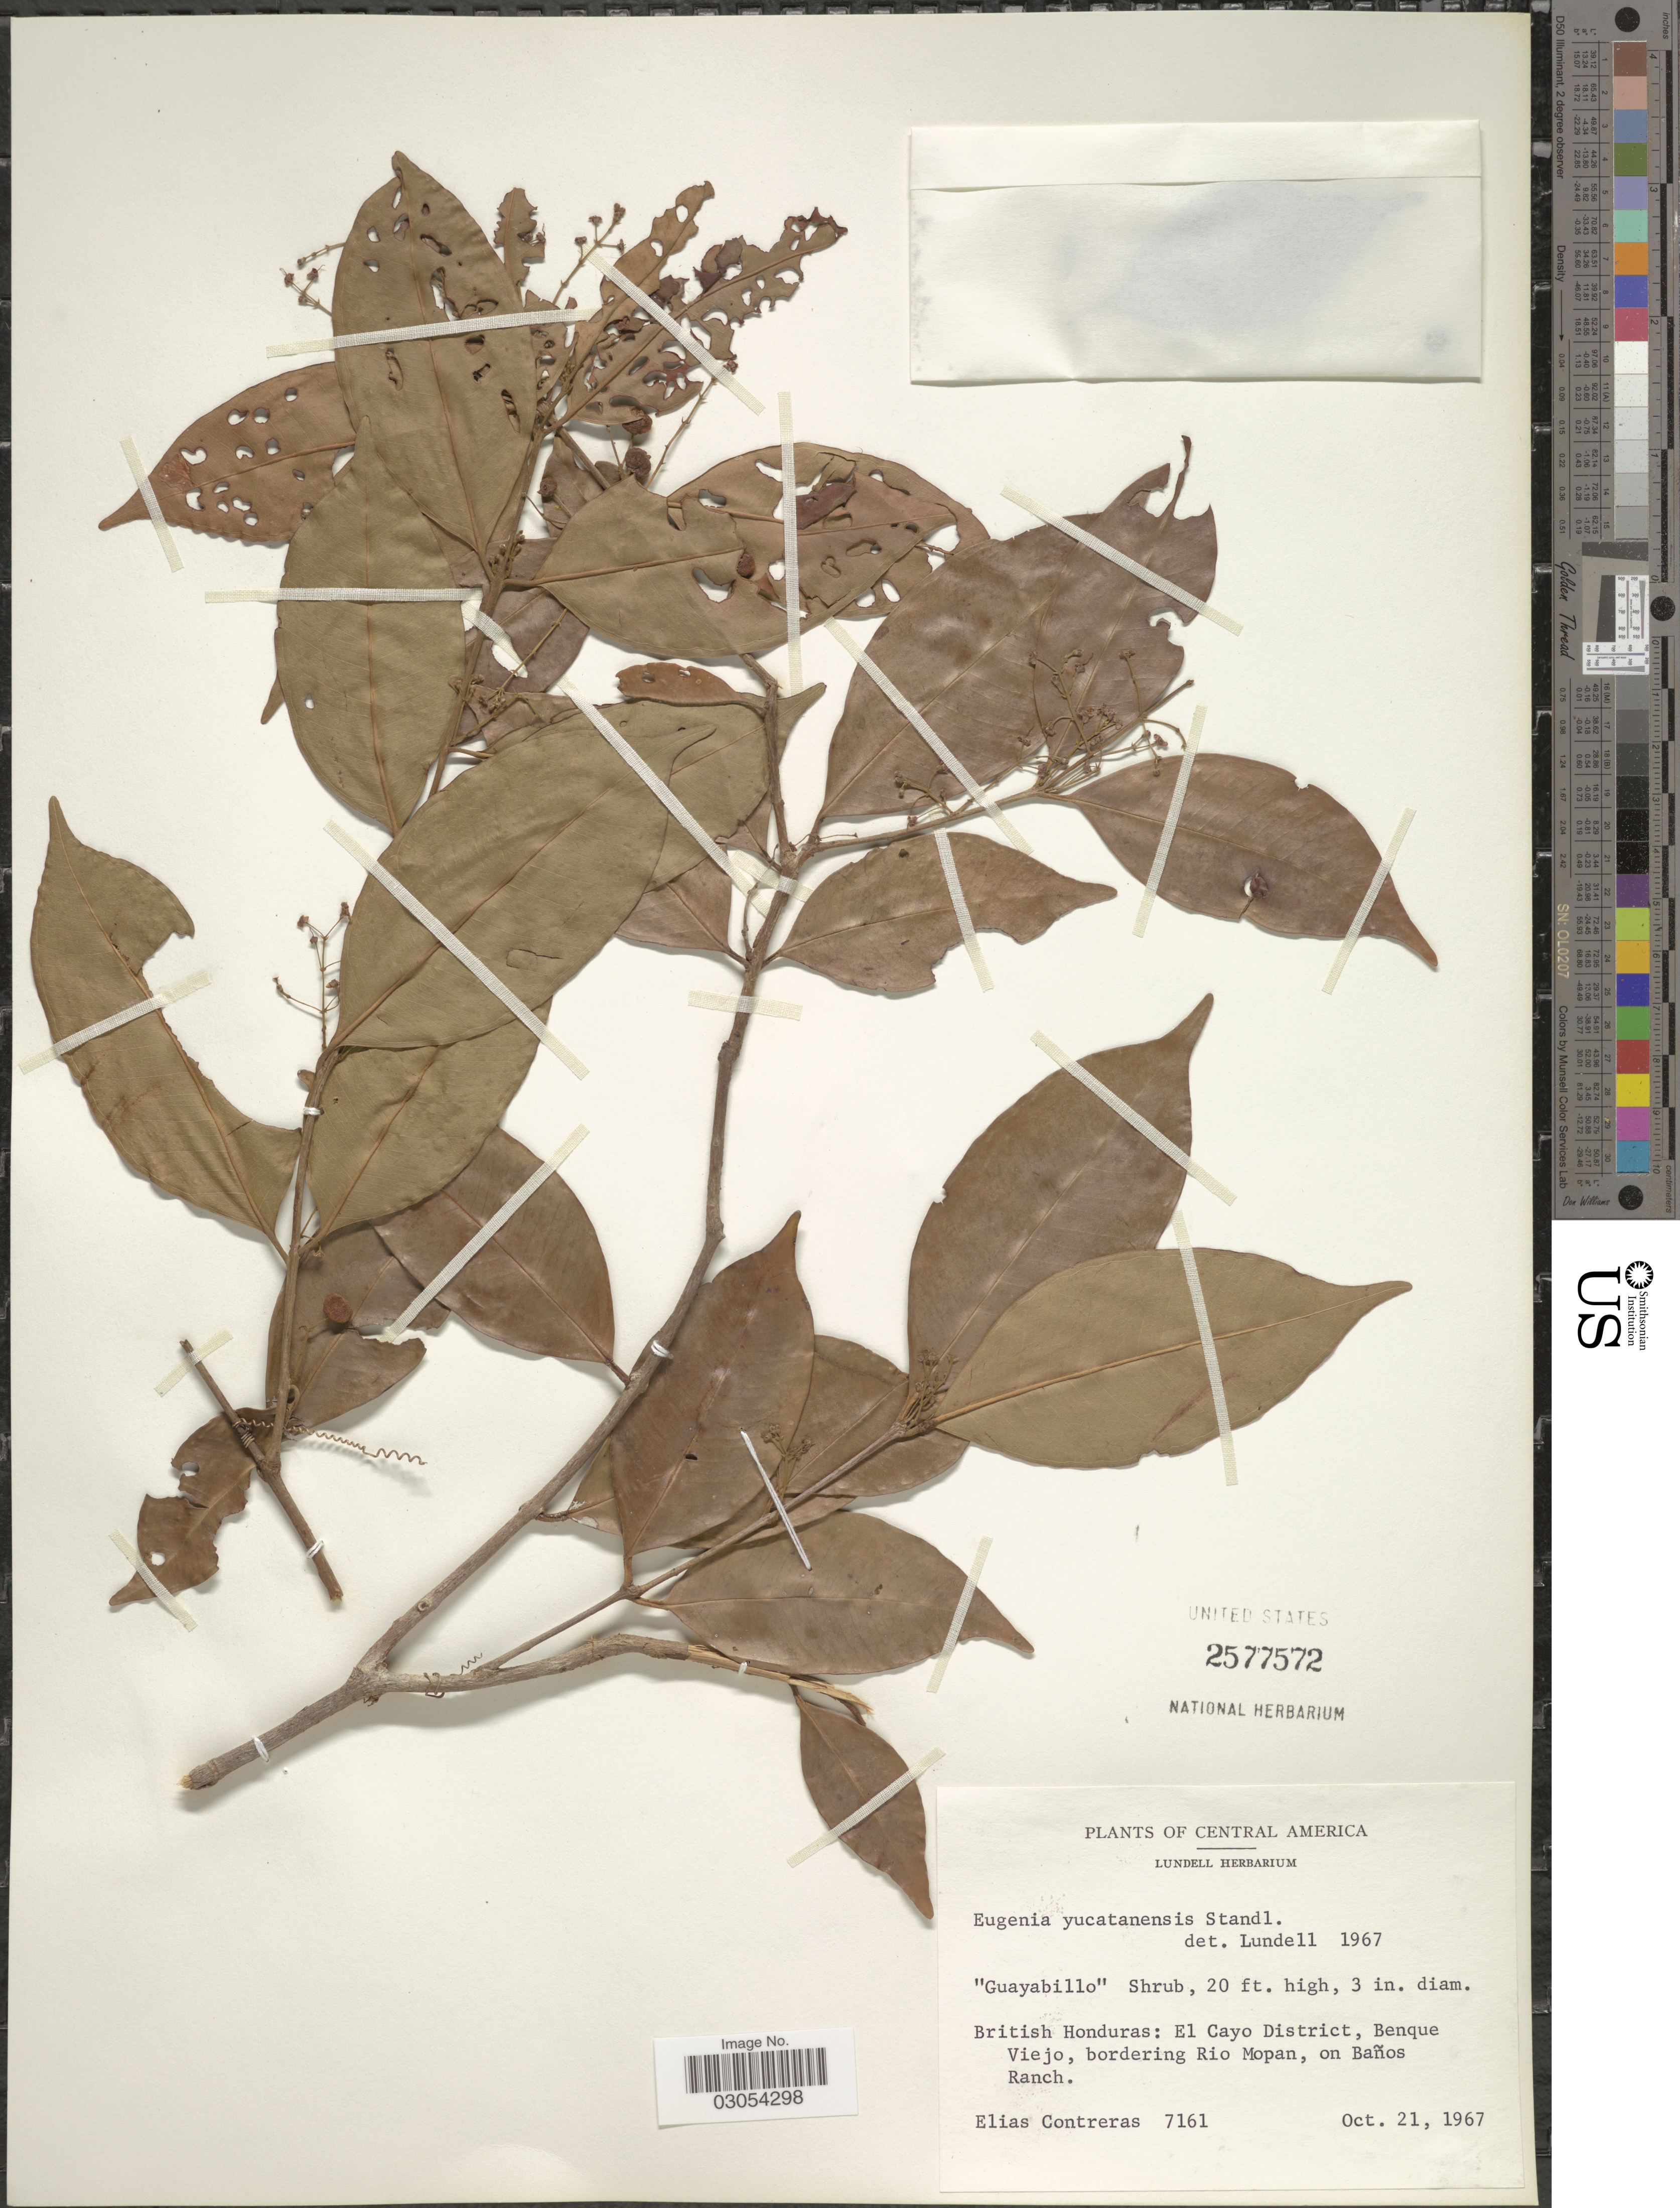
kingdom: Plantae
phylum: Tracheophyta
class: Magnoliopsida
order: Myrtales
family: Myrtaceae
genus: Eugenia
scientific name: Eugenia yucatanensis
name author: Standl.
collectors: E. Contreras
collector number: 7161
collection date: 1967-10-21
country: Belize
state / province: Cayo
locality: British Honduras: El Cayo District, Benque Viejo, bordering Rio Mopan, on Baños Ranch.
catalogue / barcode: US 2577572